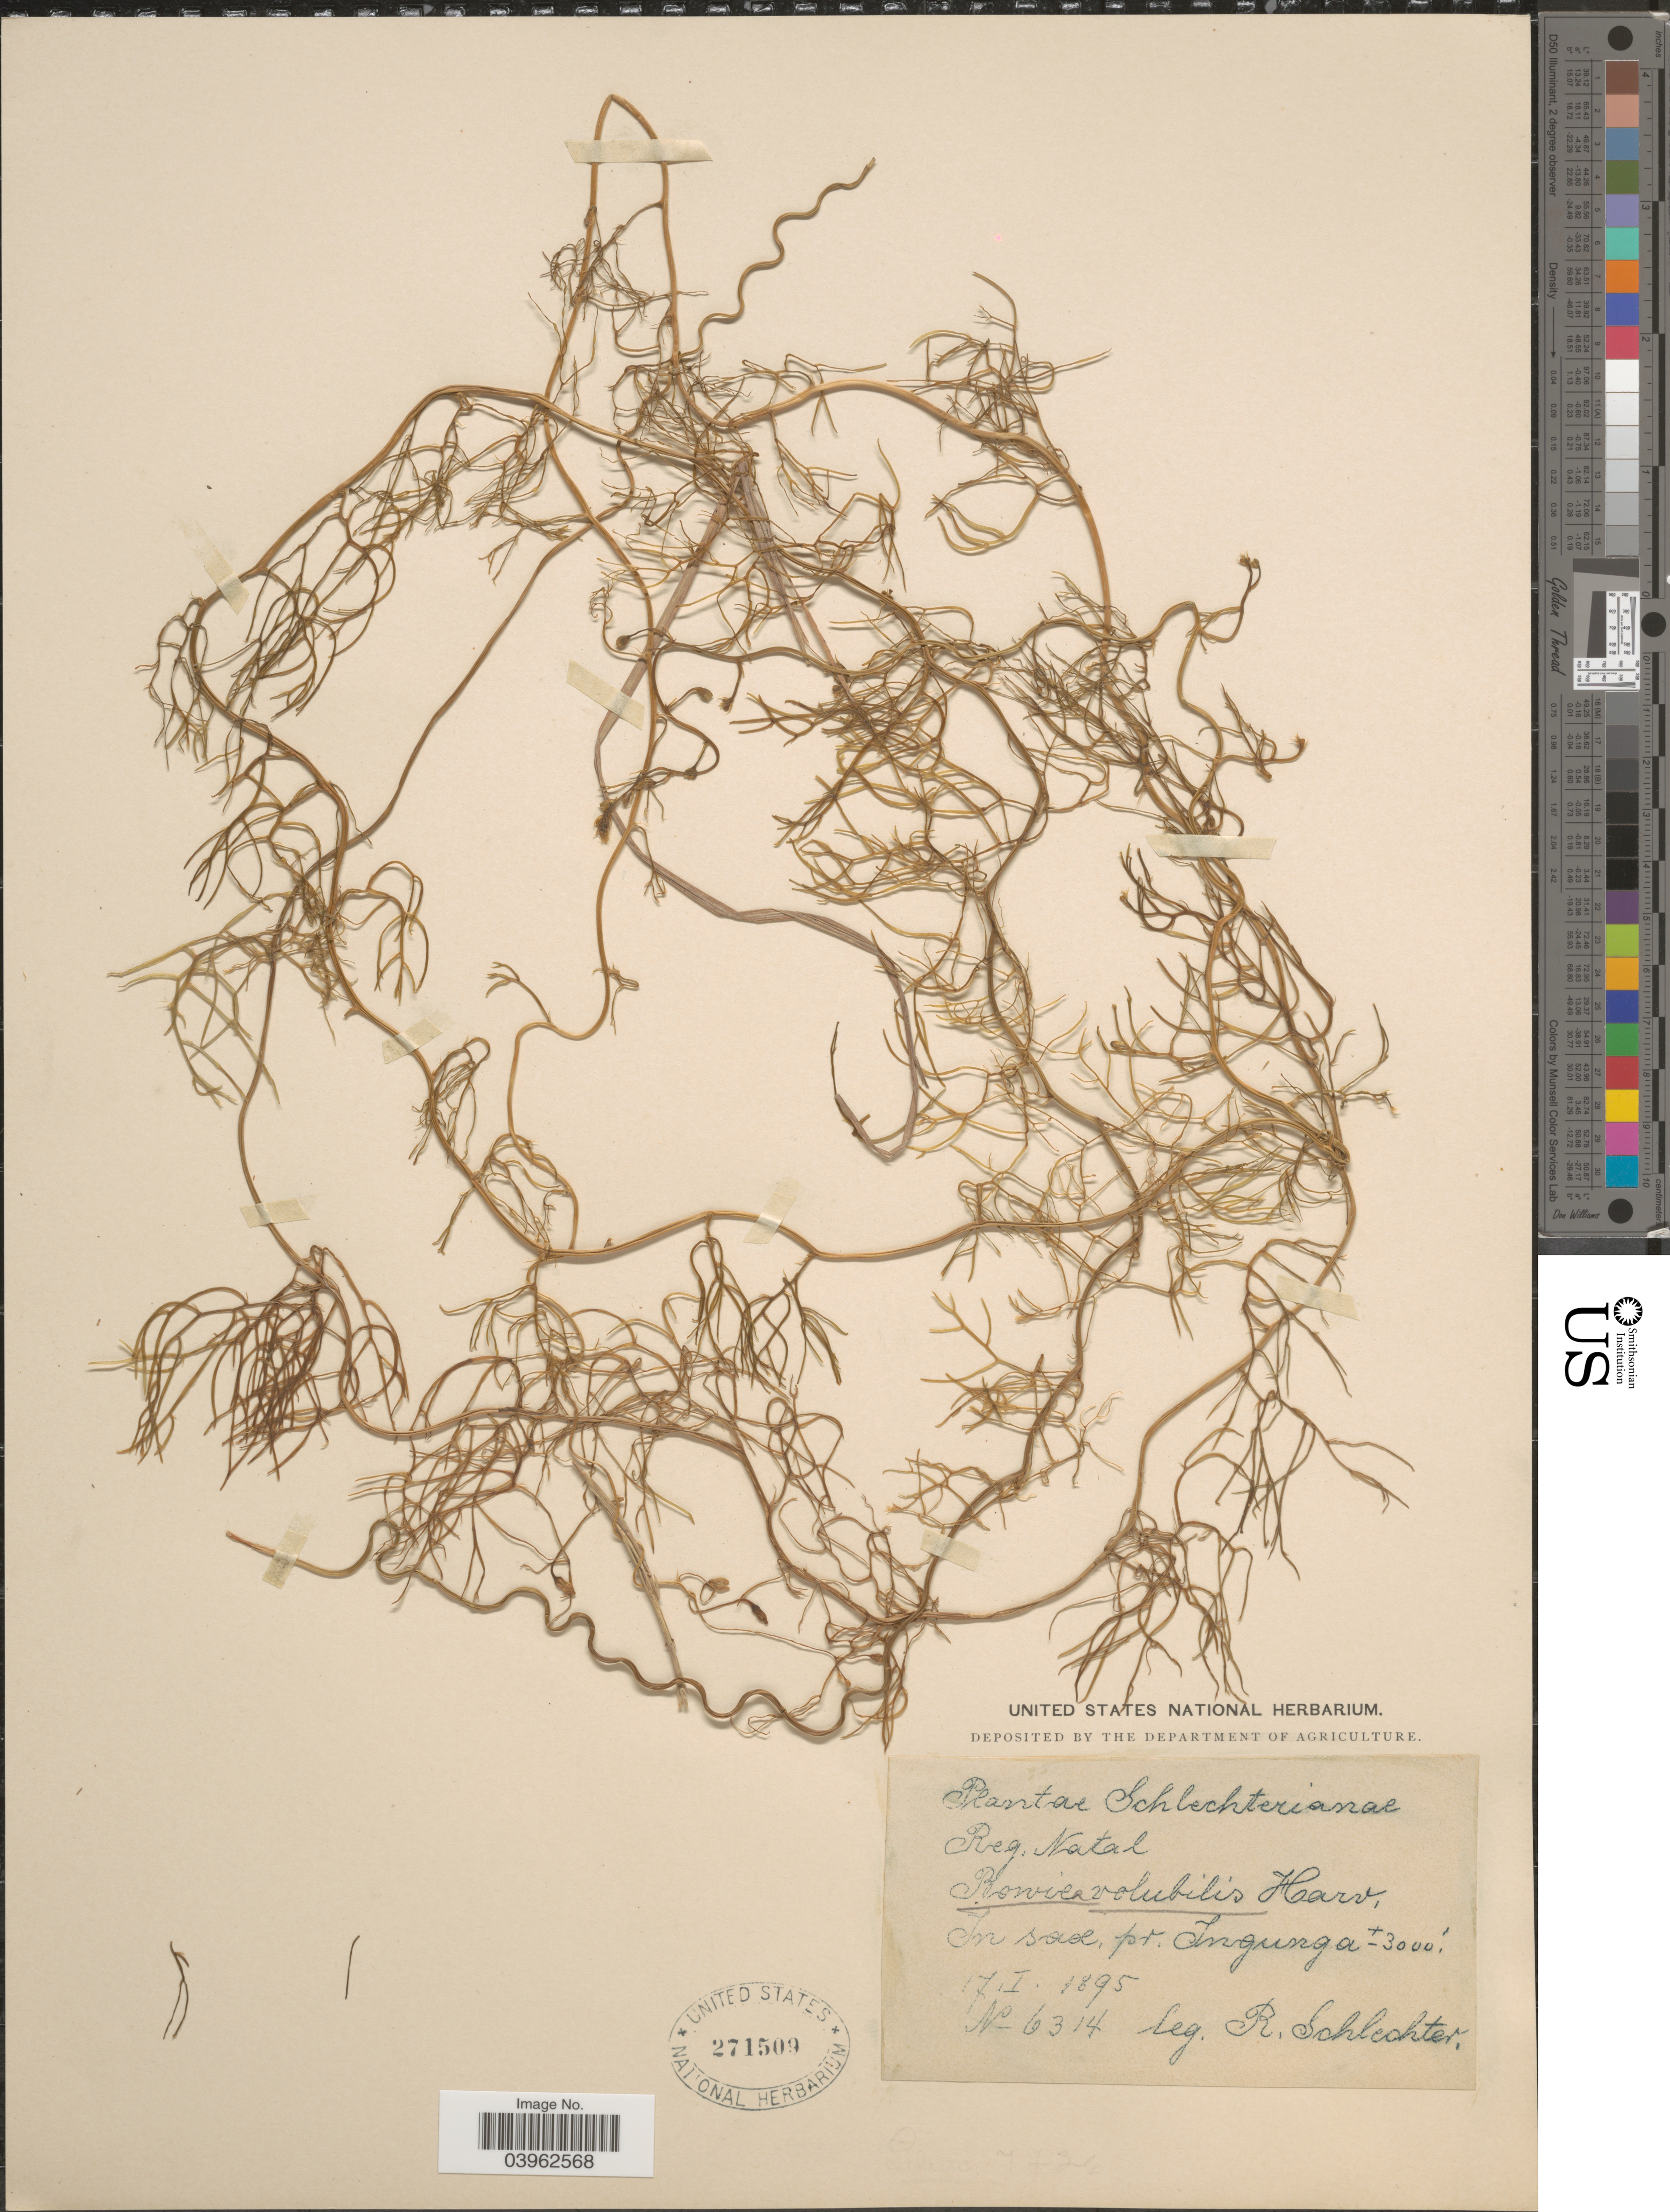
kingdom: Plantae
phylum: Tracheophyta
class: Liliopsida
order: Asparagales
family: Asparagaceae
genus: Bowiea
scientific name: Bowiea volubilis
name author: Harv. ex Hook. f.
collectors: F. R. R. Schlechter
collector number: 6314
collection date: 1895-01-17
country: South Africa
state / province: KwaZulu-Natal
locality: Reg. Natal. In sax. pr. Ingunga.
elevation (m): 914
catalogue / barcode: US 271509